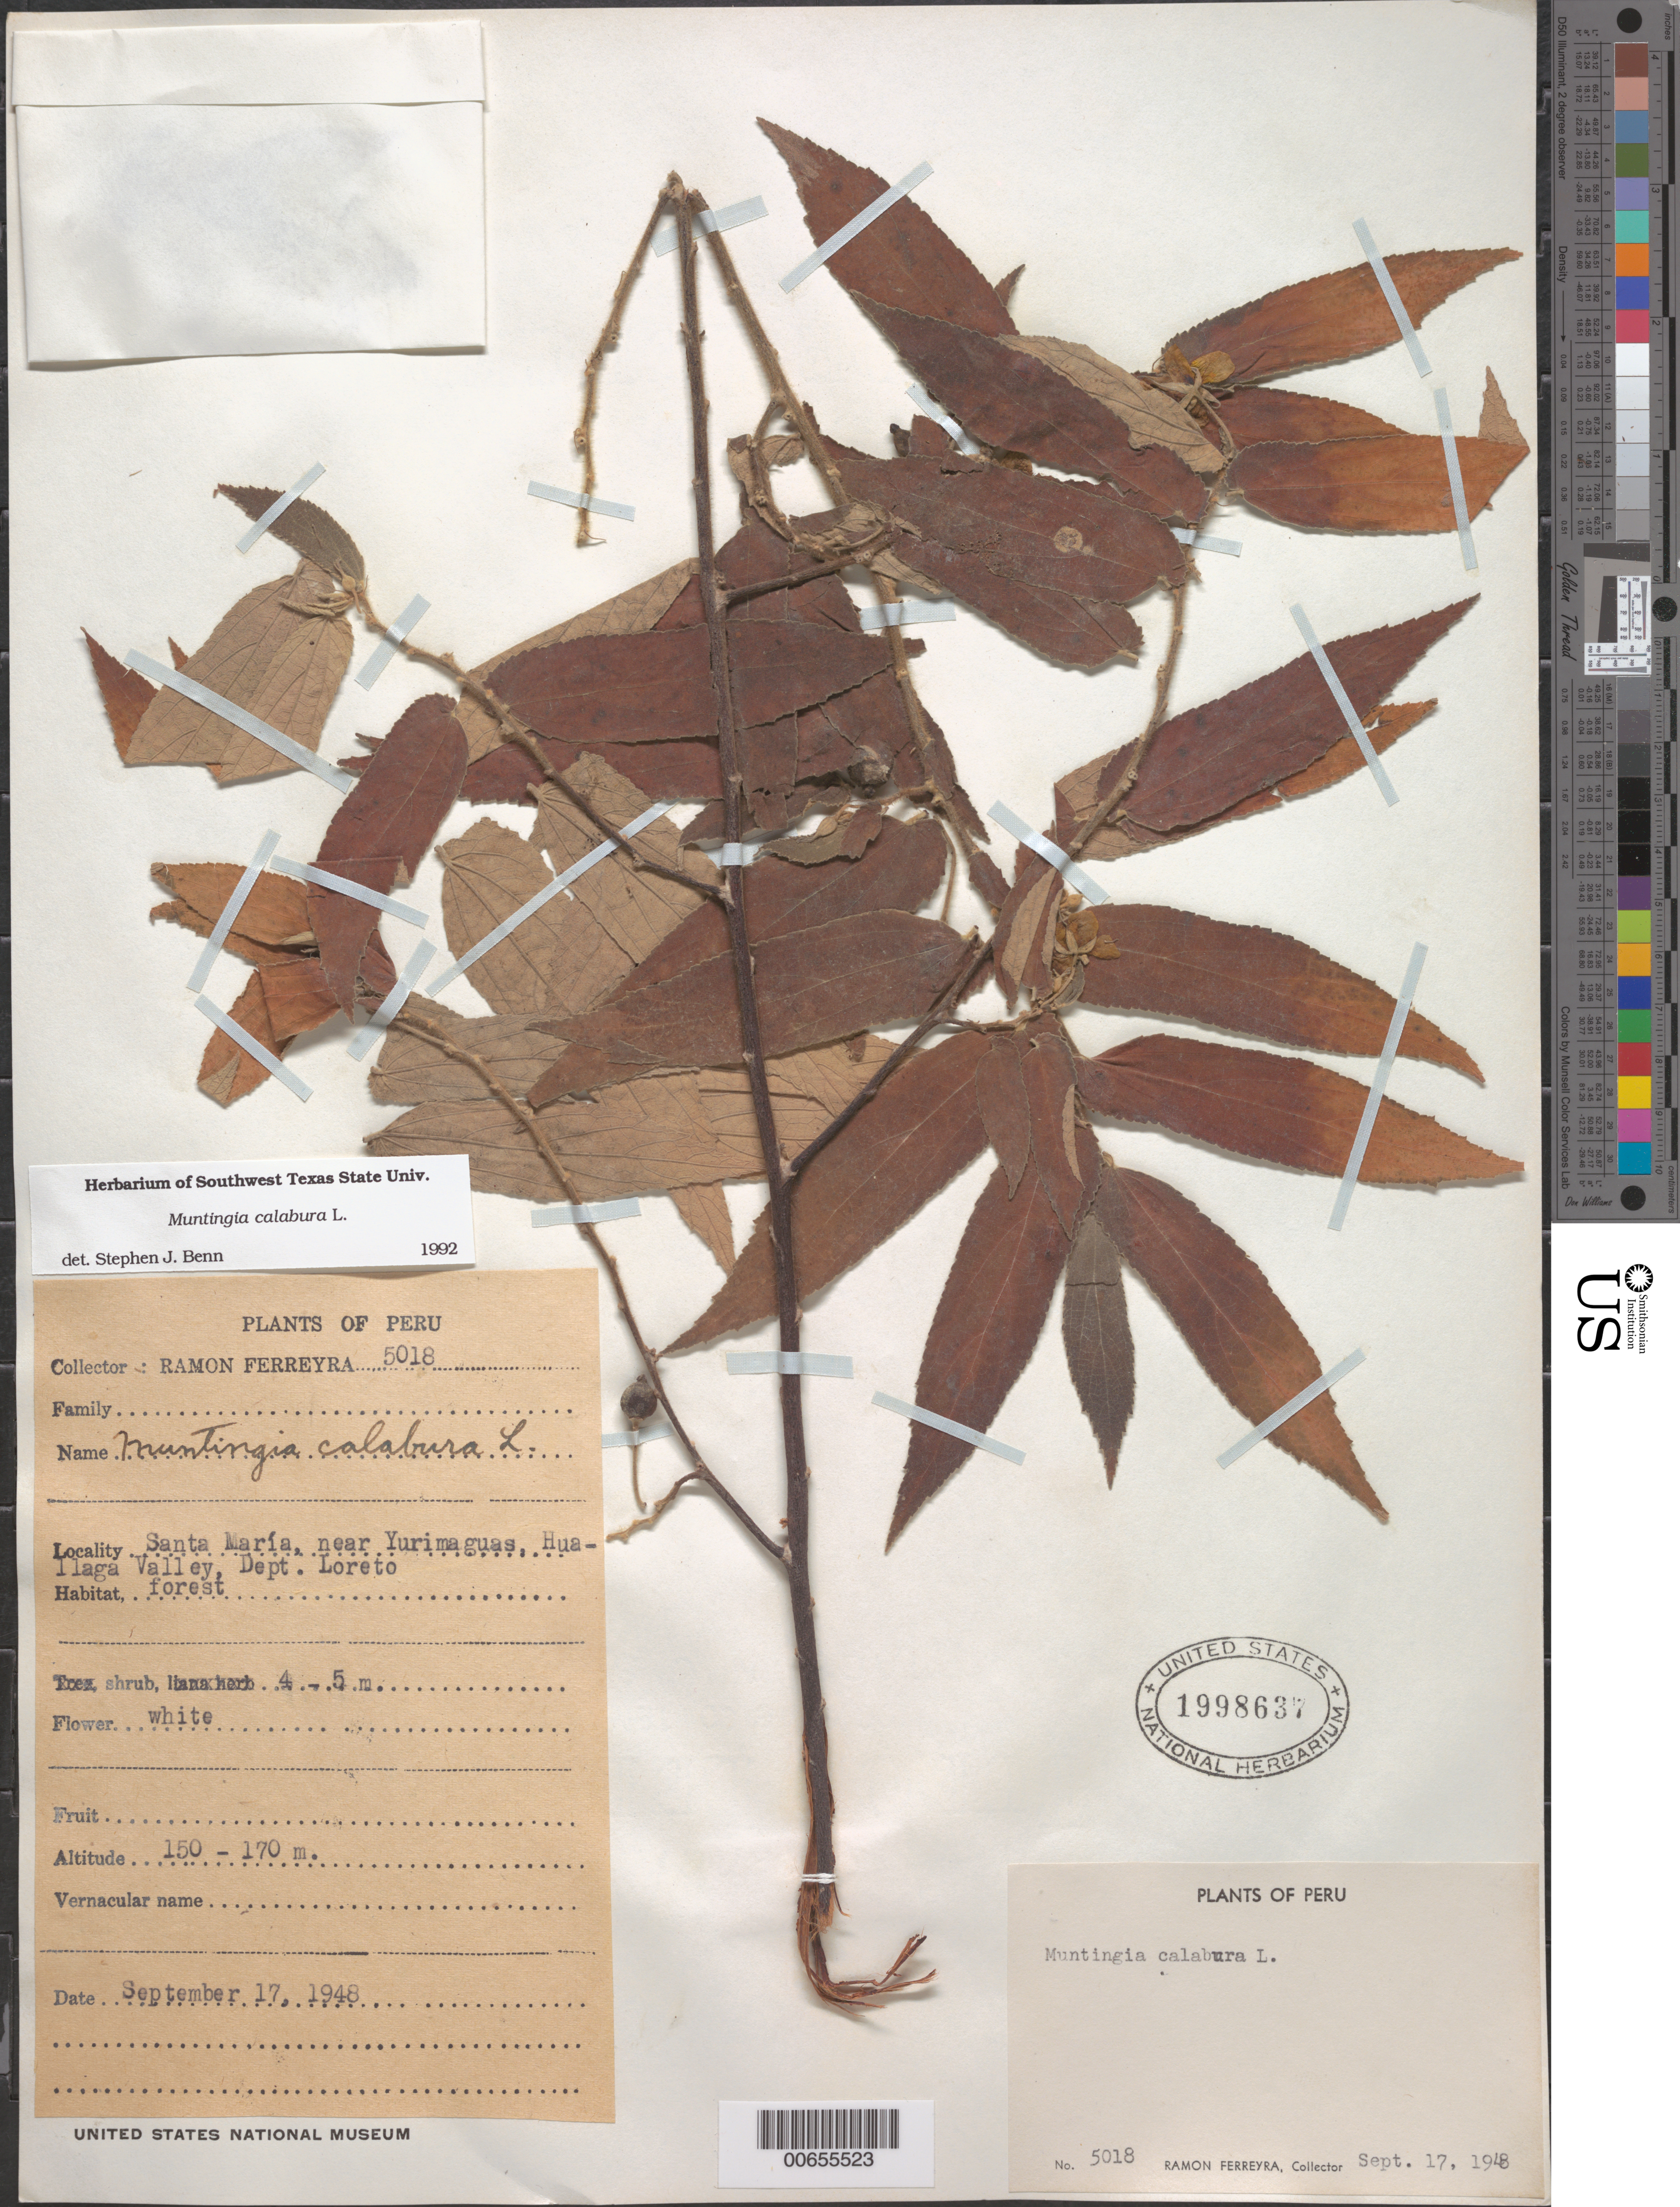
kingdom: Plantae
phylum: Tracheophyta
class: Magnoliopsida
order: Malvales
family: Muntingiaceae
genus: Muntingia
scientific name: Muntingia calabura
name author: L.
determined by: Benn, S. J.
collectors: R. A. Ferreyra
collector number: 5018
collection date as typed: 17 Sep 1948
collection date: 1948-09-17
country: Peru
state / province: Loreto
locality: Santa María, near Turimaguas, Huallaga Valley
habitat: Forest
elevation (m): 150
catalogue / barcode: US 1998637